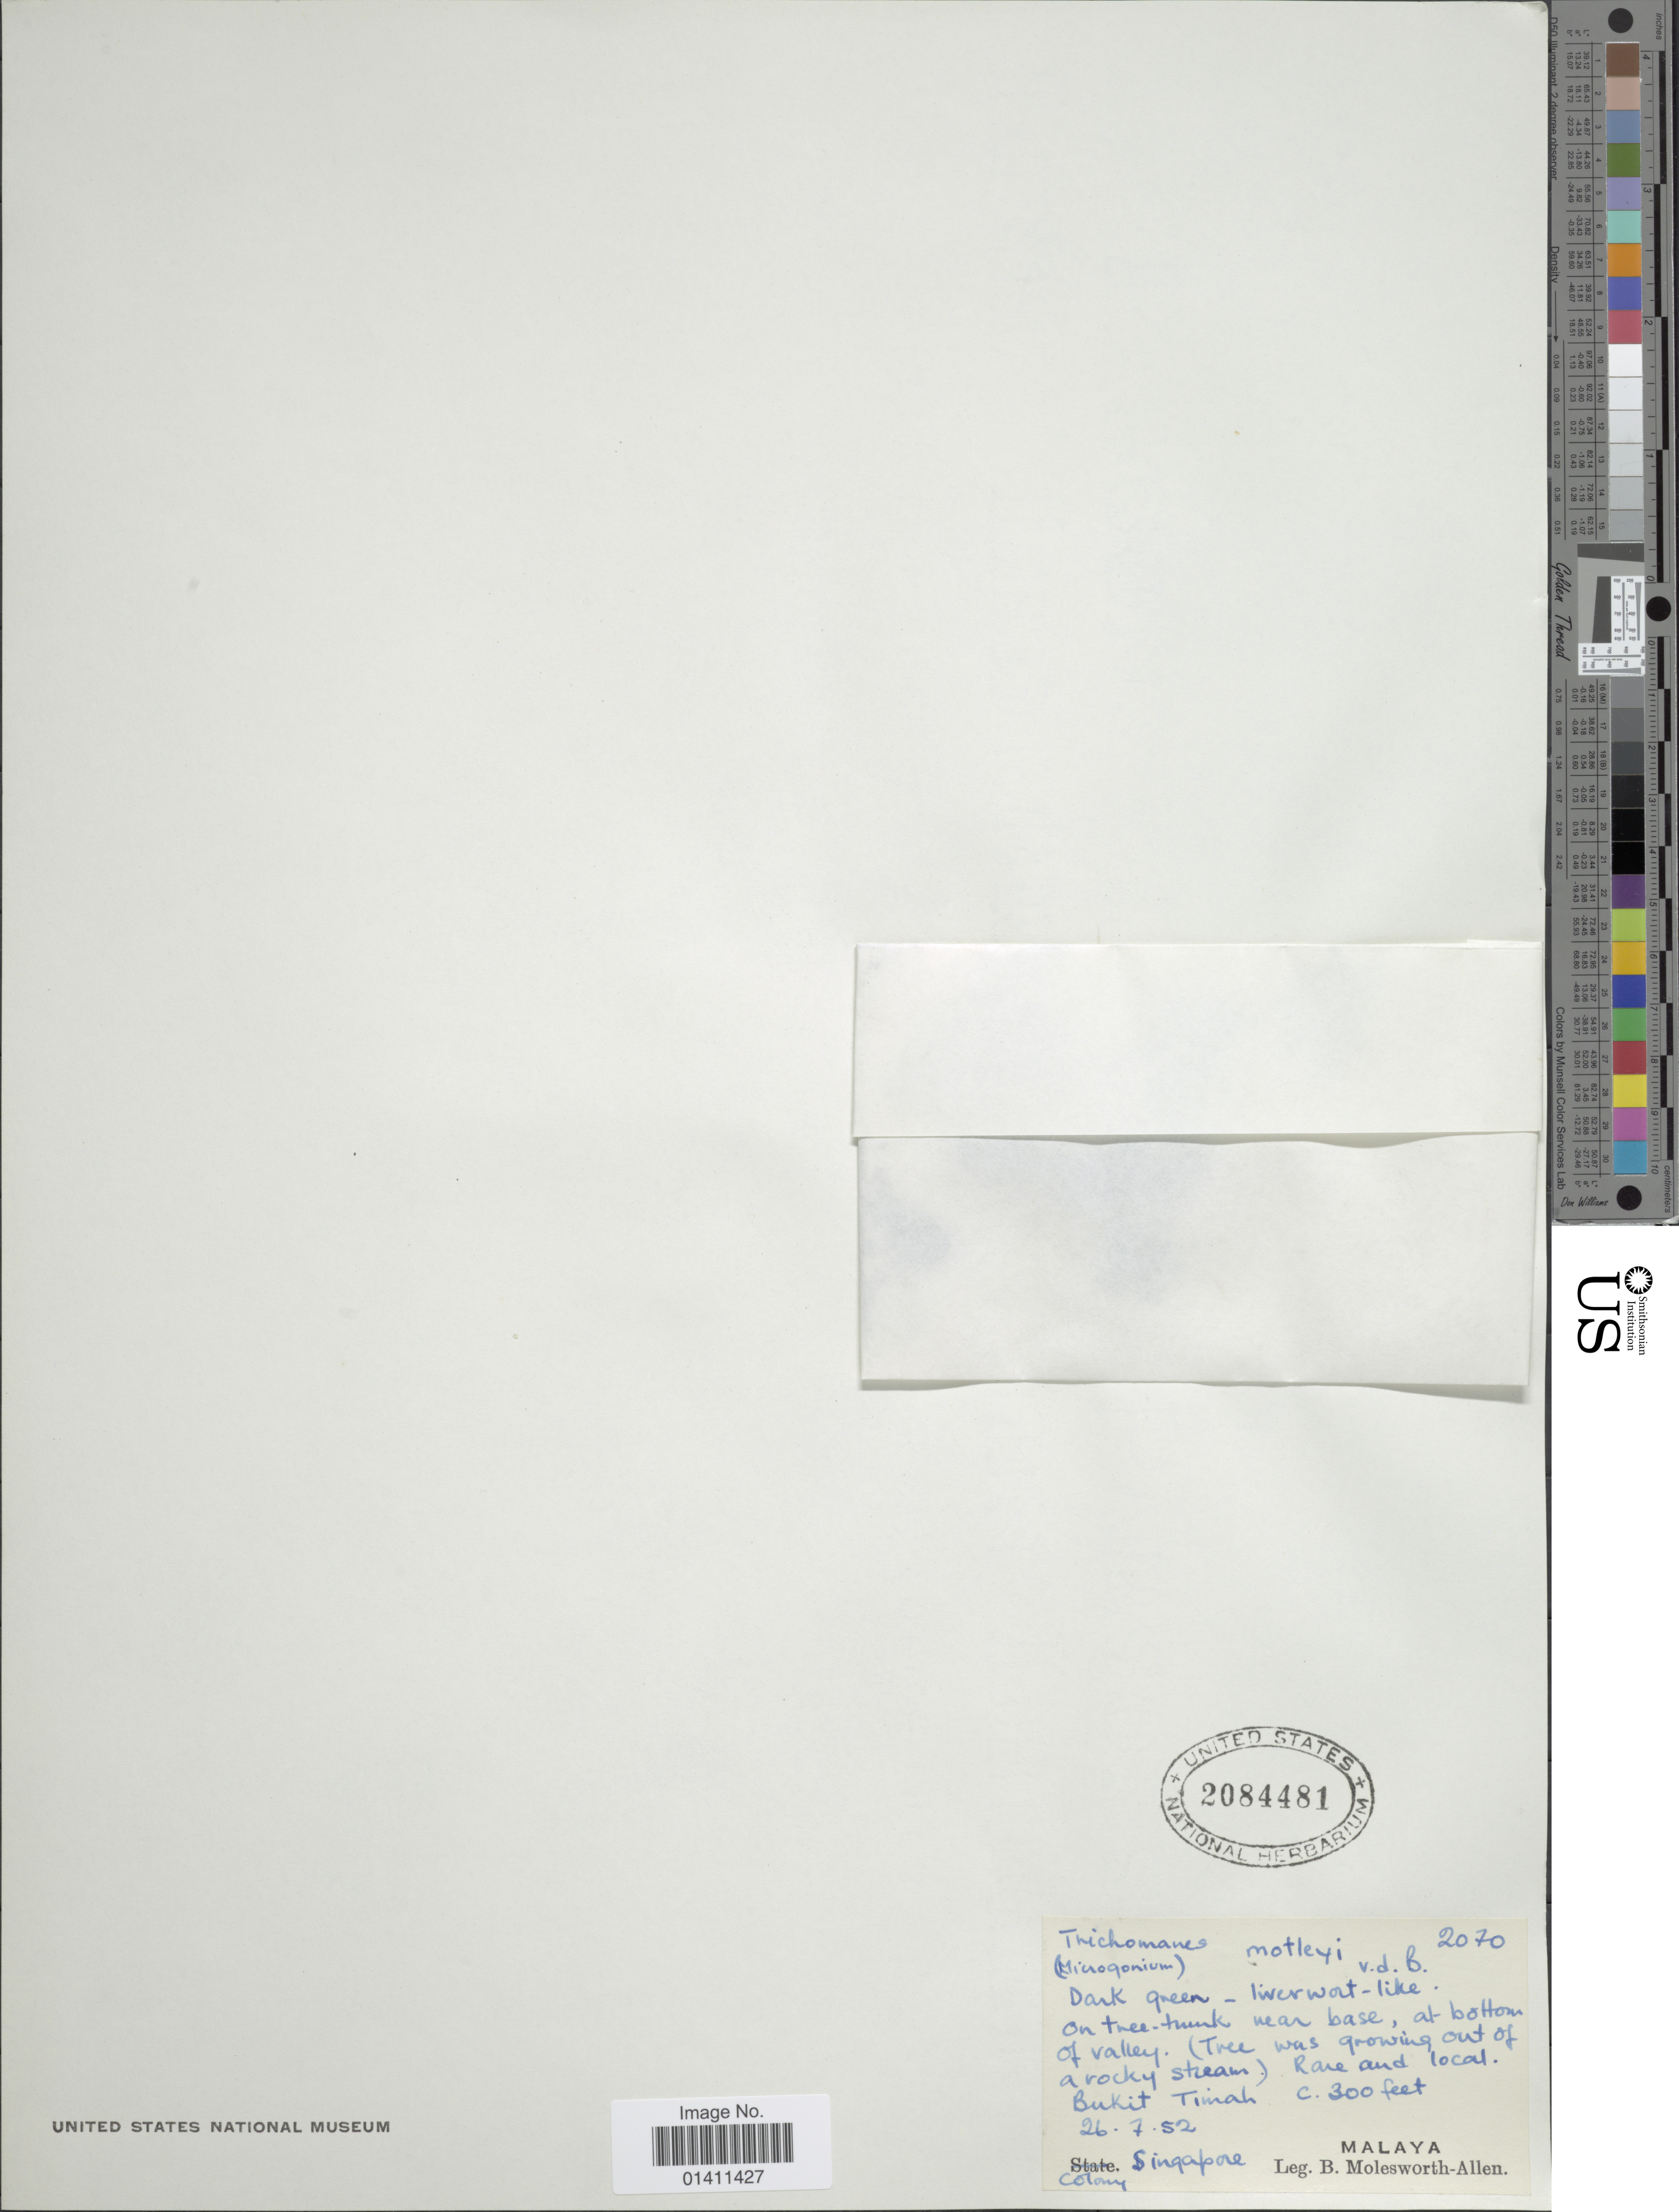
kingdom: Plantae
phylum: Tracheophyta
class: Polypodiopsida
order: Hymenophyllales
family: Hymenophyllaceae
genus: Didymoglossum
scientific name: Didymoglossum motleyi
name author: (Bosch) Ebihara & K. Iwats.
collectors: B. E. G. Molesworth-Allen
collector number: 2070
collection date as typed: Transcribed d/m/y: 26/7/52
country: Singapore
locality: Bukt Timah. Singapore Colony. Malaya.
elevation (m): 91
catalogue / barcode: US 2084481